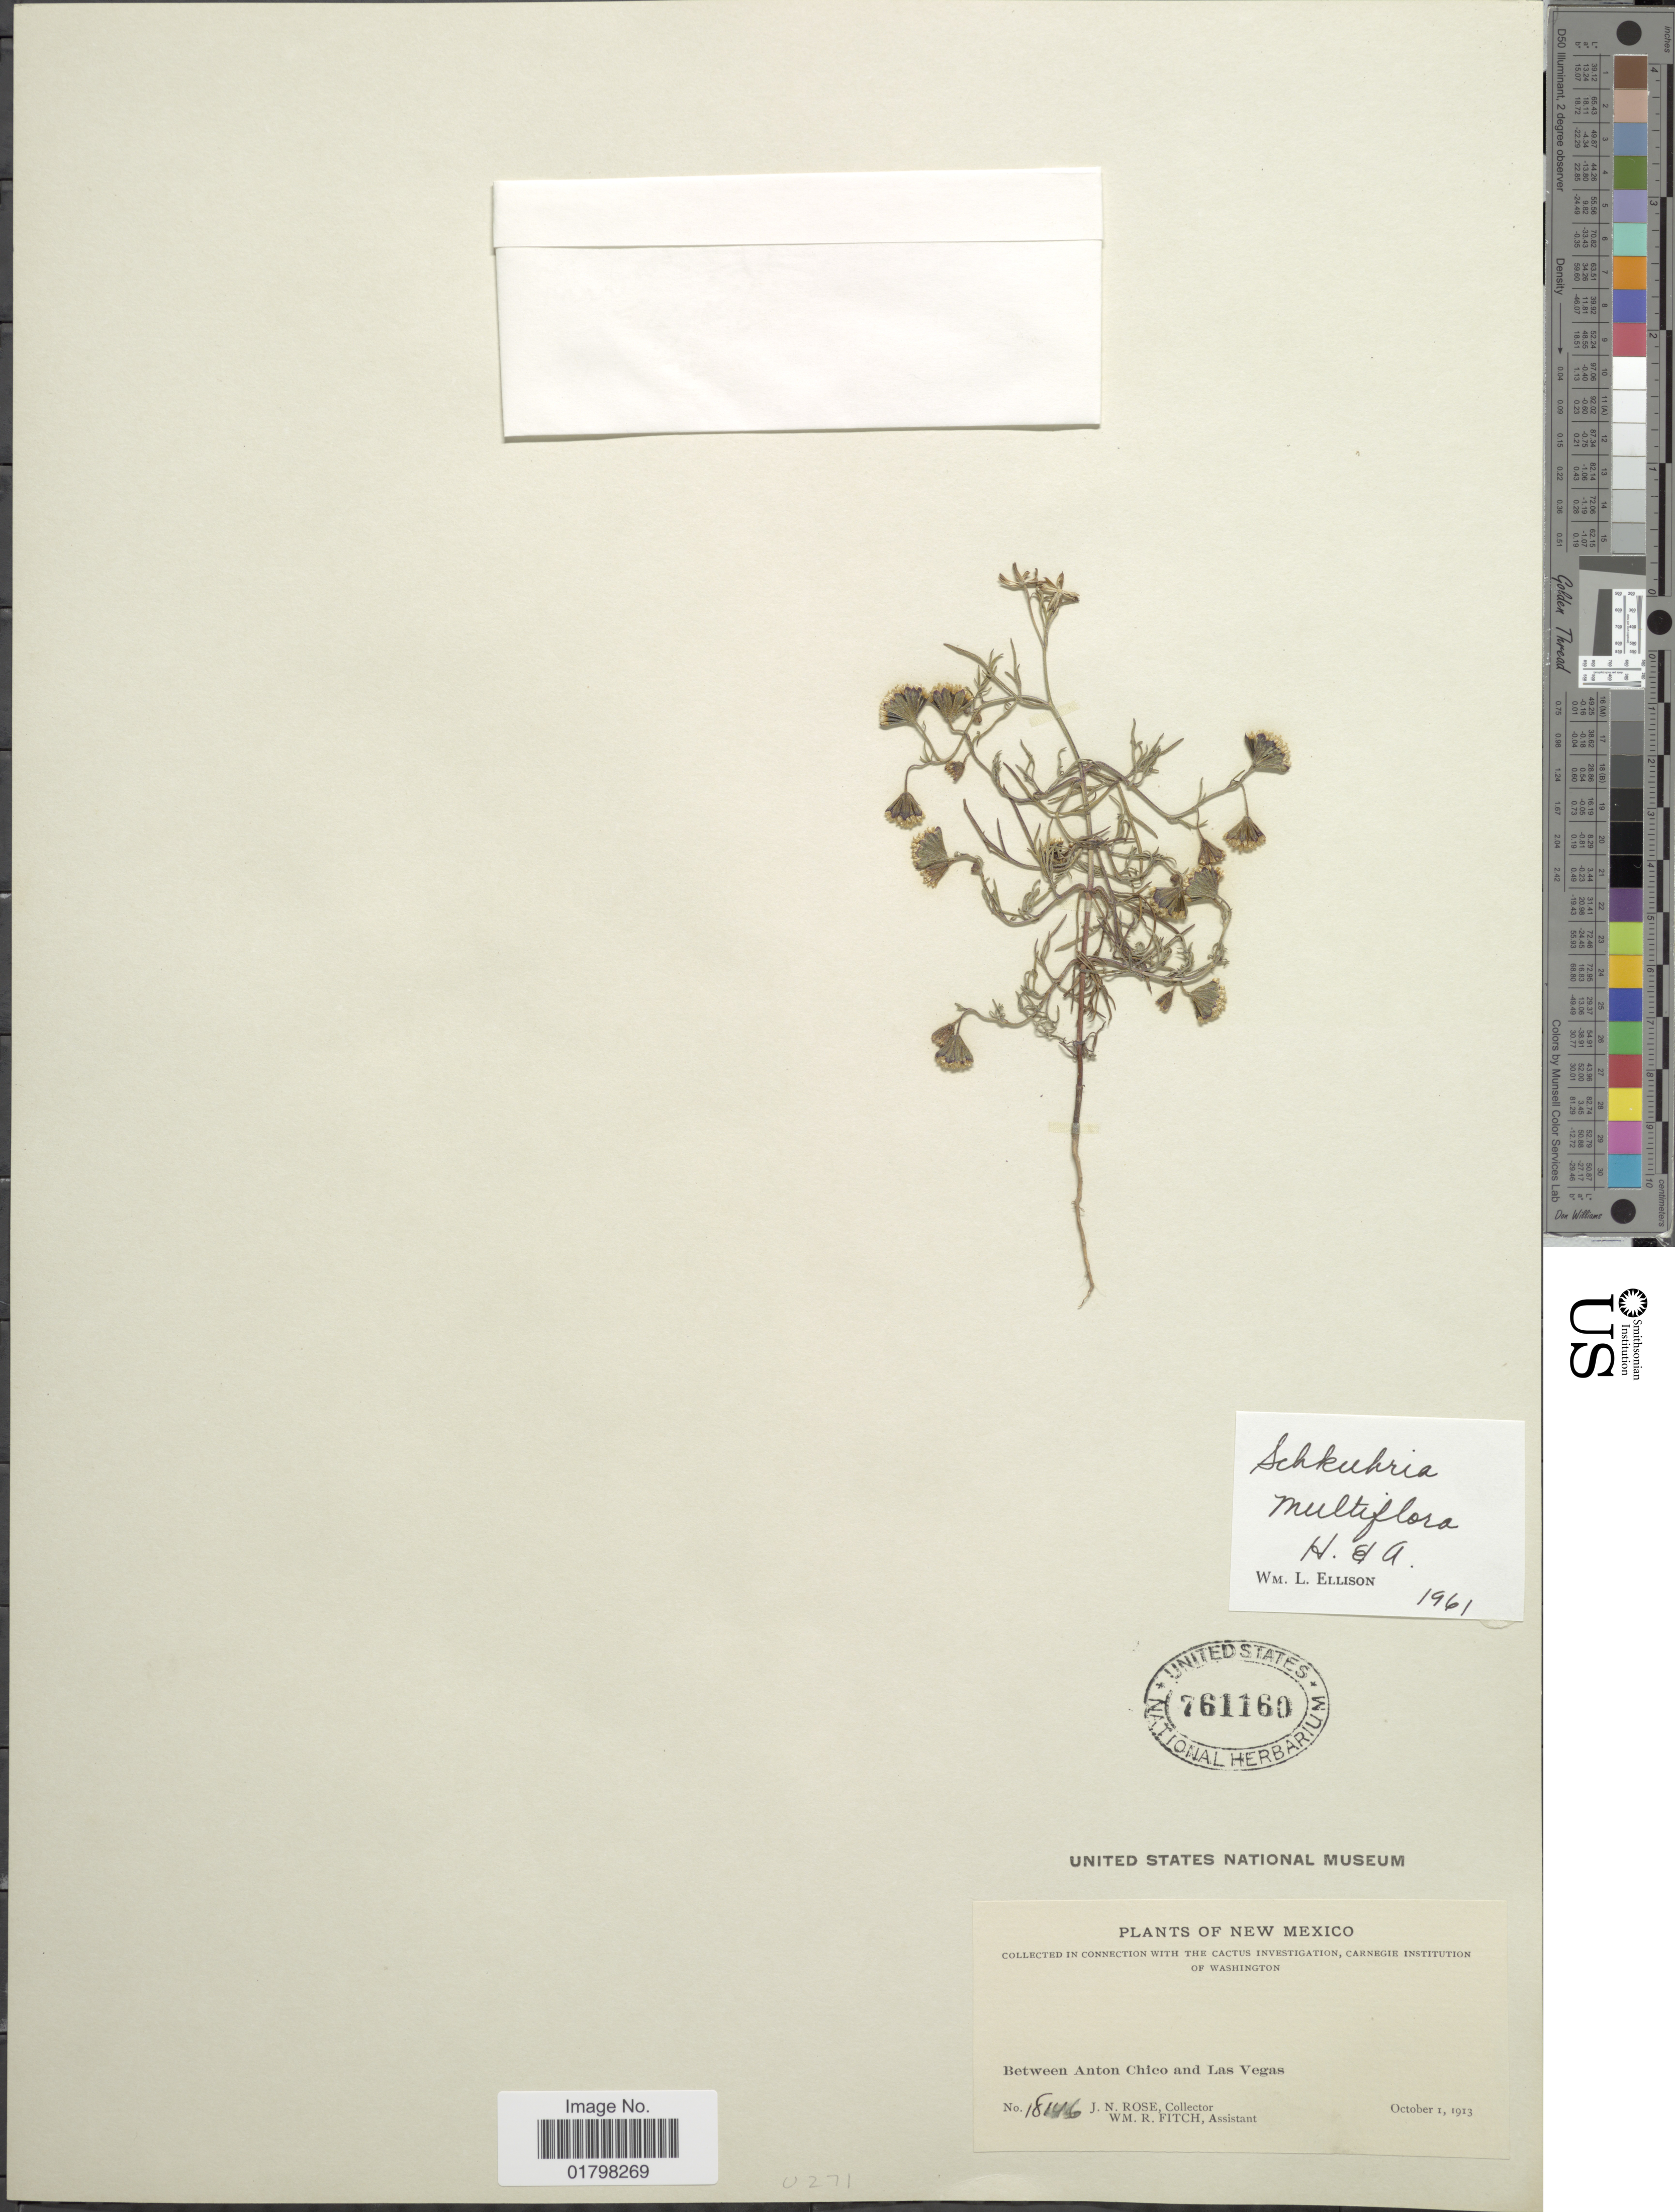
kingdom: Plantae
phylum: Tracheophyta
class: Magnoliopsida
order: Asterales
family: Asteraceae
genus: Schkuhria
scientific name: Schkuhria multiflora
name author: Hook. & Arn.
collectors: J. N. Rose & W. R. Fitch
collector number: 18146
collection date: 1913-10-01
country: United States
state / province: New Mexico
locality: Between Anton Chico and Las Vegas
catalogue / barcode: US 761160